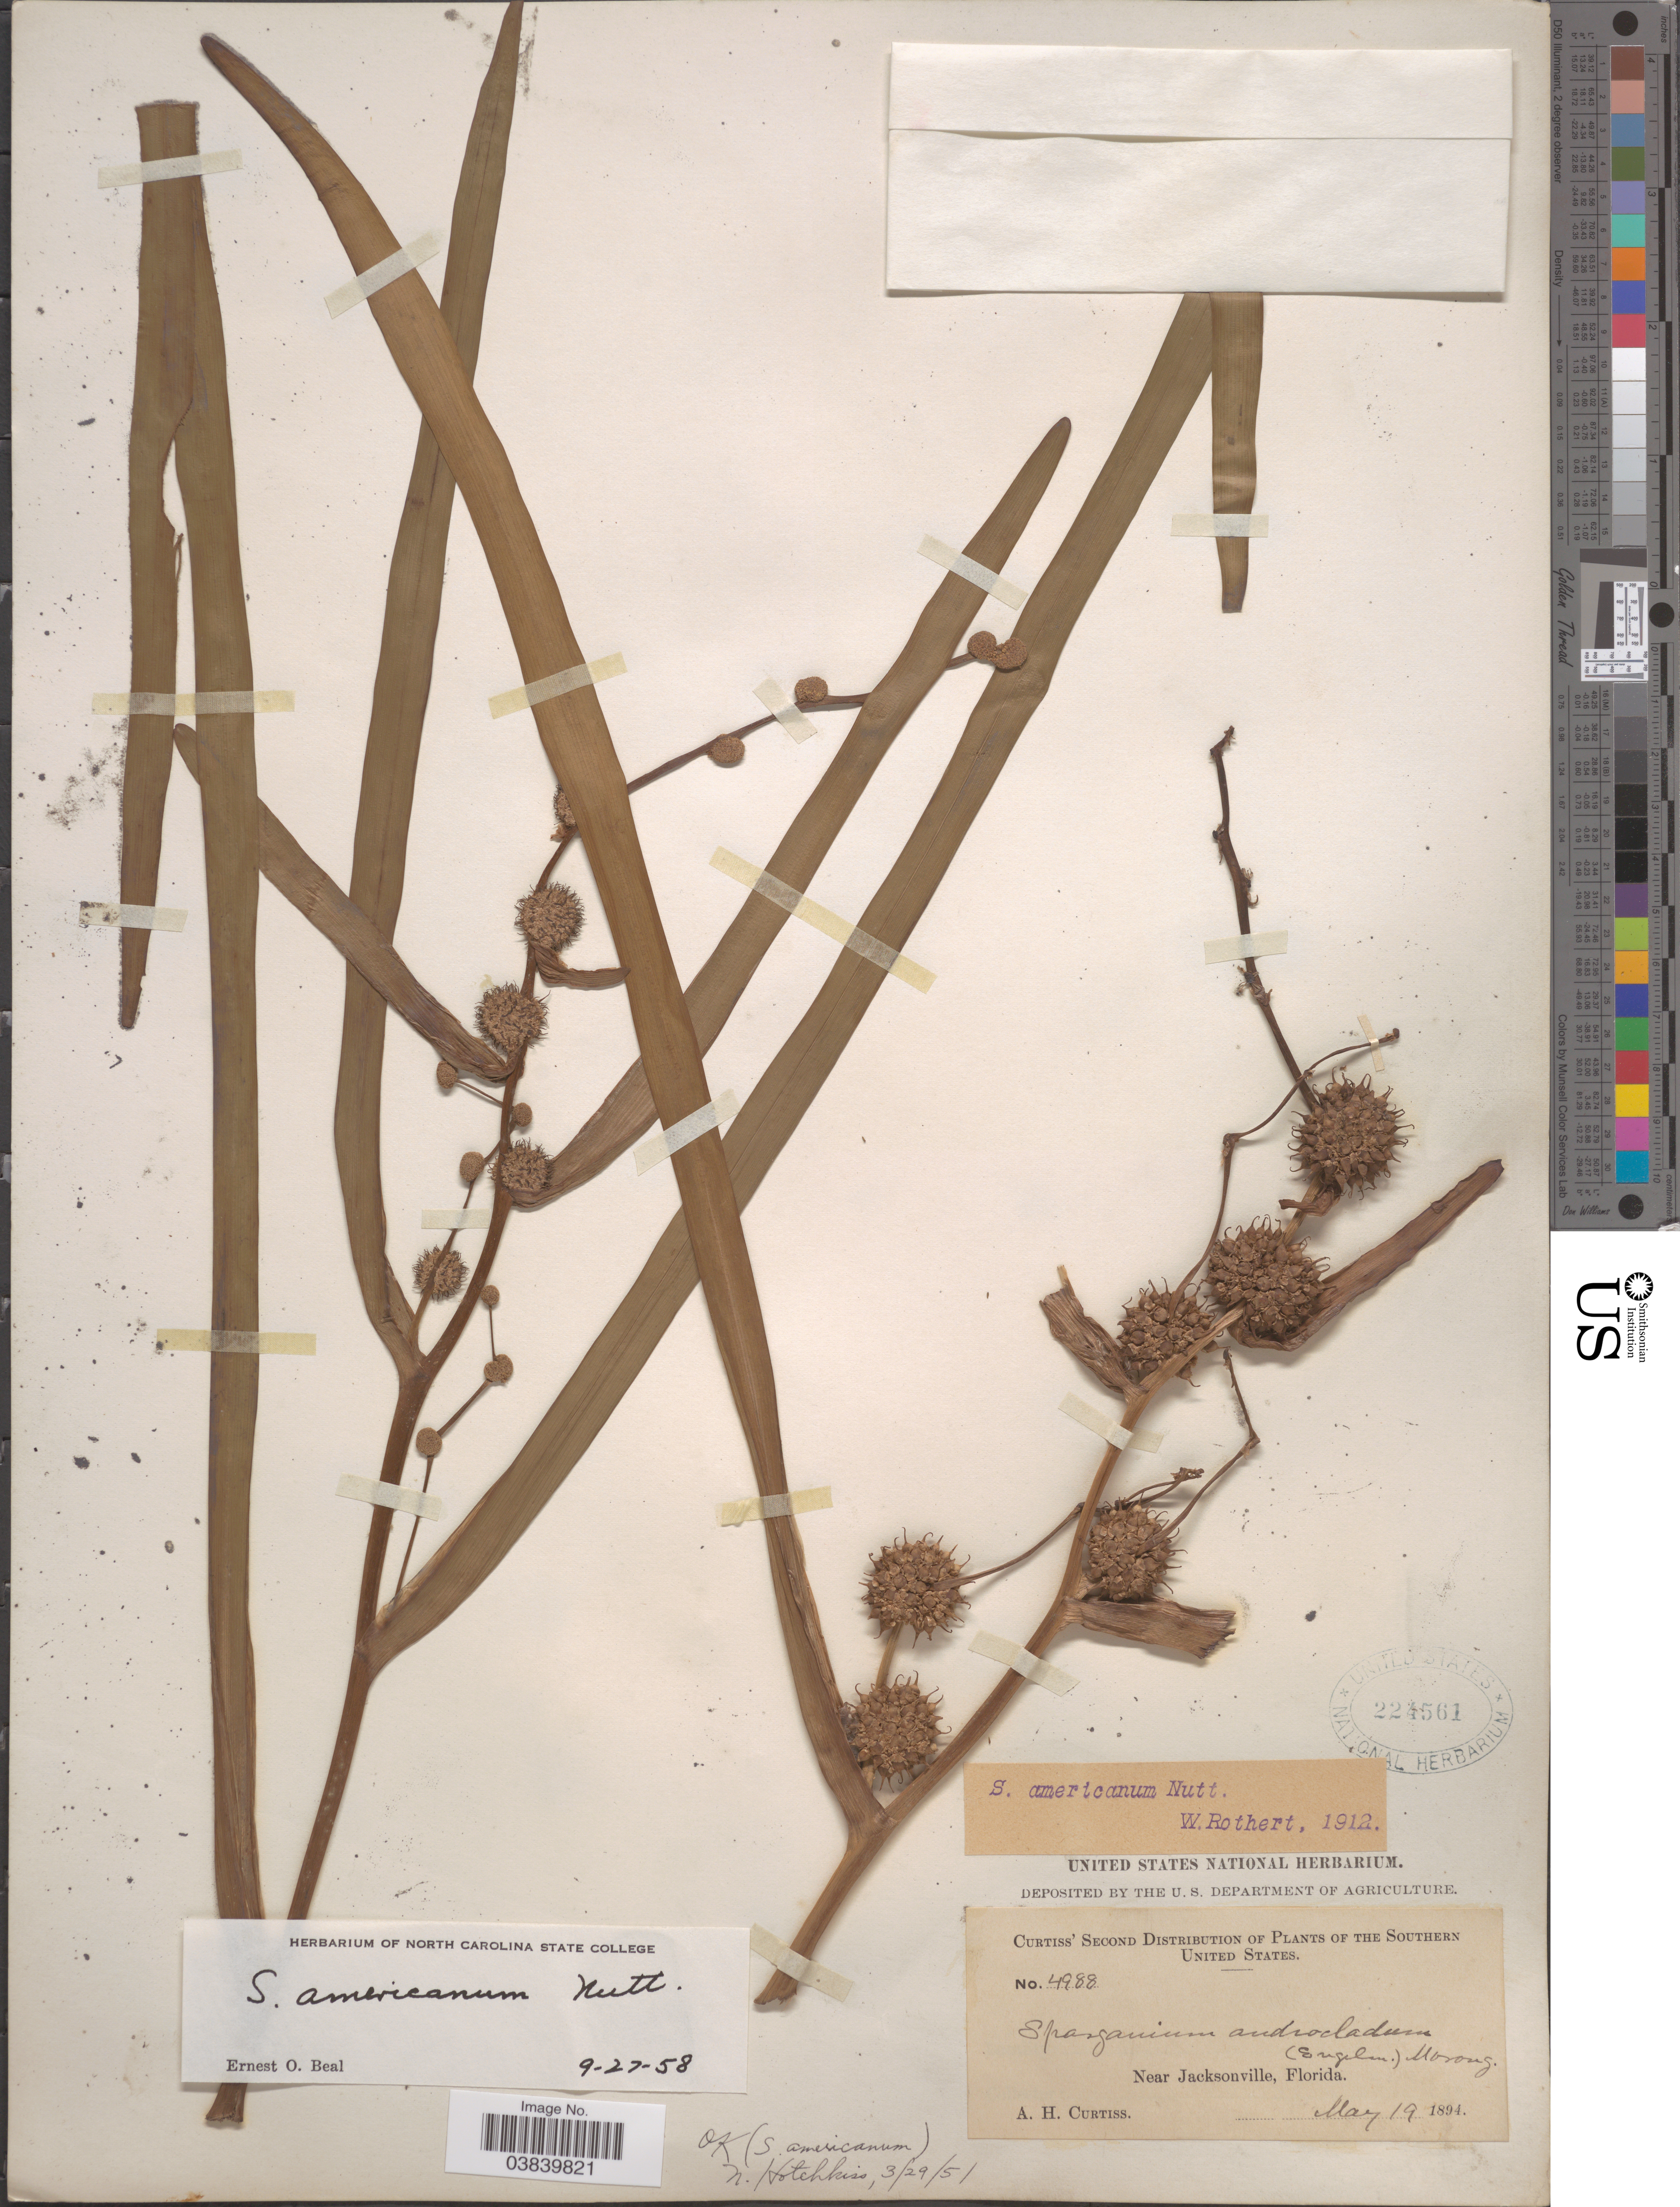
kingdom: Plantae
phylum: Tracheophyta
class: Liliopsida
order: Poales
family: Typhaceae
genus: Sparganium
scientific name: Sparganium americanum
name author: Nutt.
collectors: A. H. Curtiss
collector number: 4988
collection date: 1894-05-19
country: United States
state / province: Florida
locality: Southern United States. Near Jacksonville.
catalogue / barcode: US 224561